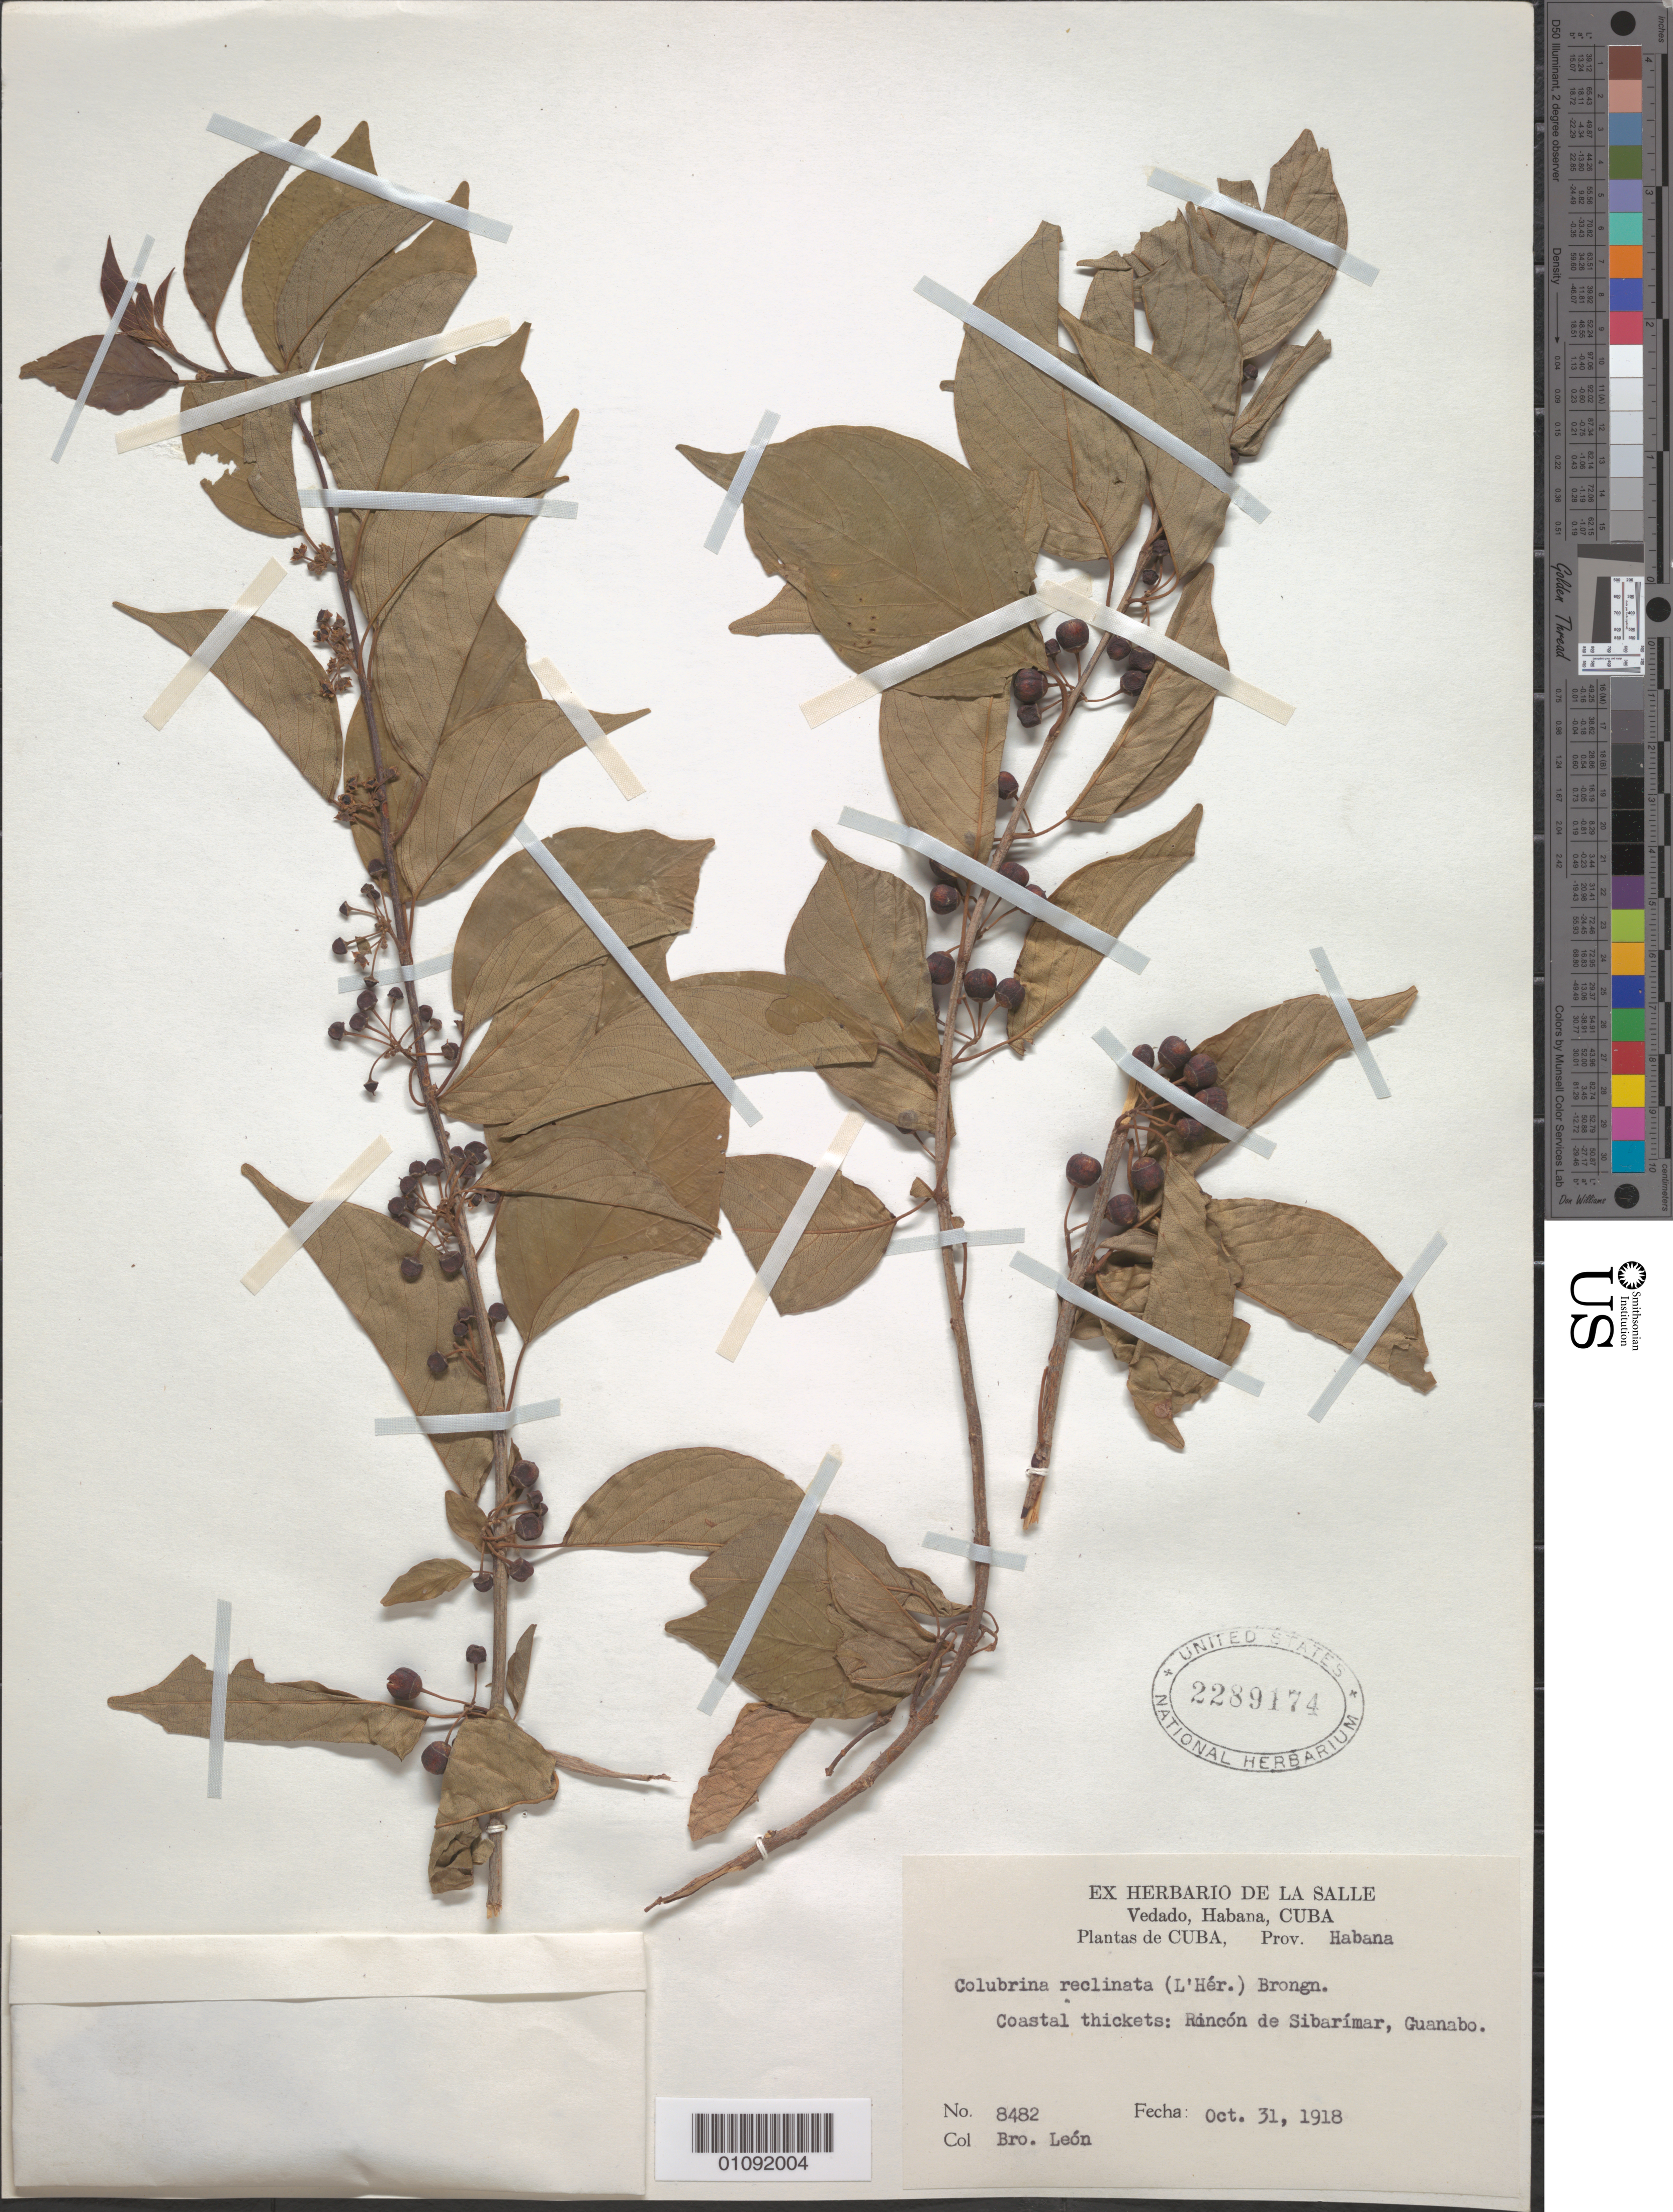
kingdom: Plantae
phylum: Tracheophyta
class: Magnoliopsida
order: Rosales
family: Rhamnaceae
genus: Colubrina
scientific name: Colubrina elliptica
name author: (Sw.) Brizicky & W.L. Stern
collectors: Bro. León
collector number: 8482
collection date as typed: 31 Oct 1918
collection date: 1918-10-31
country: Cuba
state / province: La Habana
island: Cuba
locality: Rincón de Sibarímar, Guanabo, Prov Habana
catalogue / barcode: US 2289174